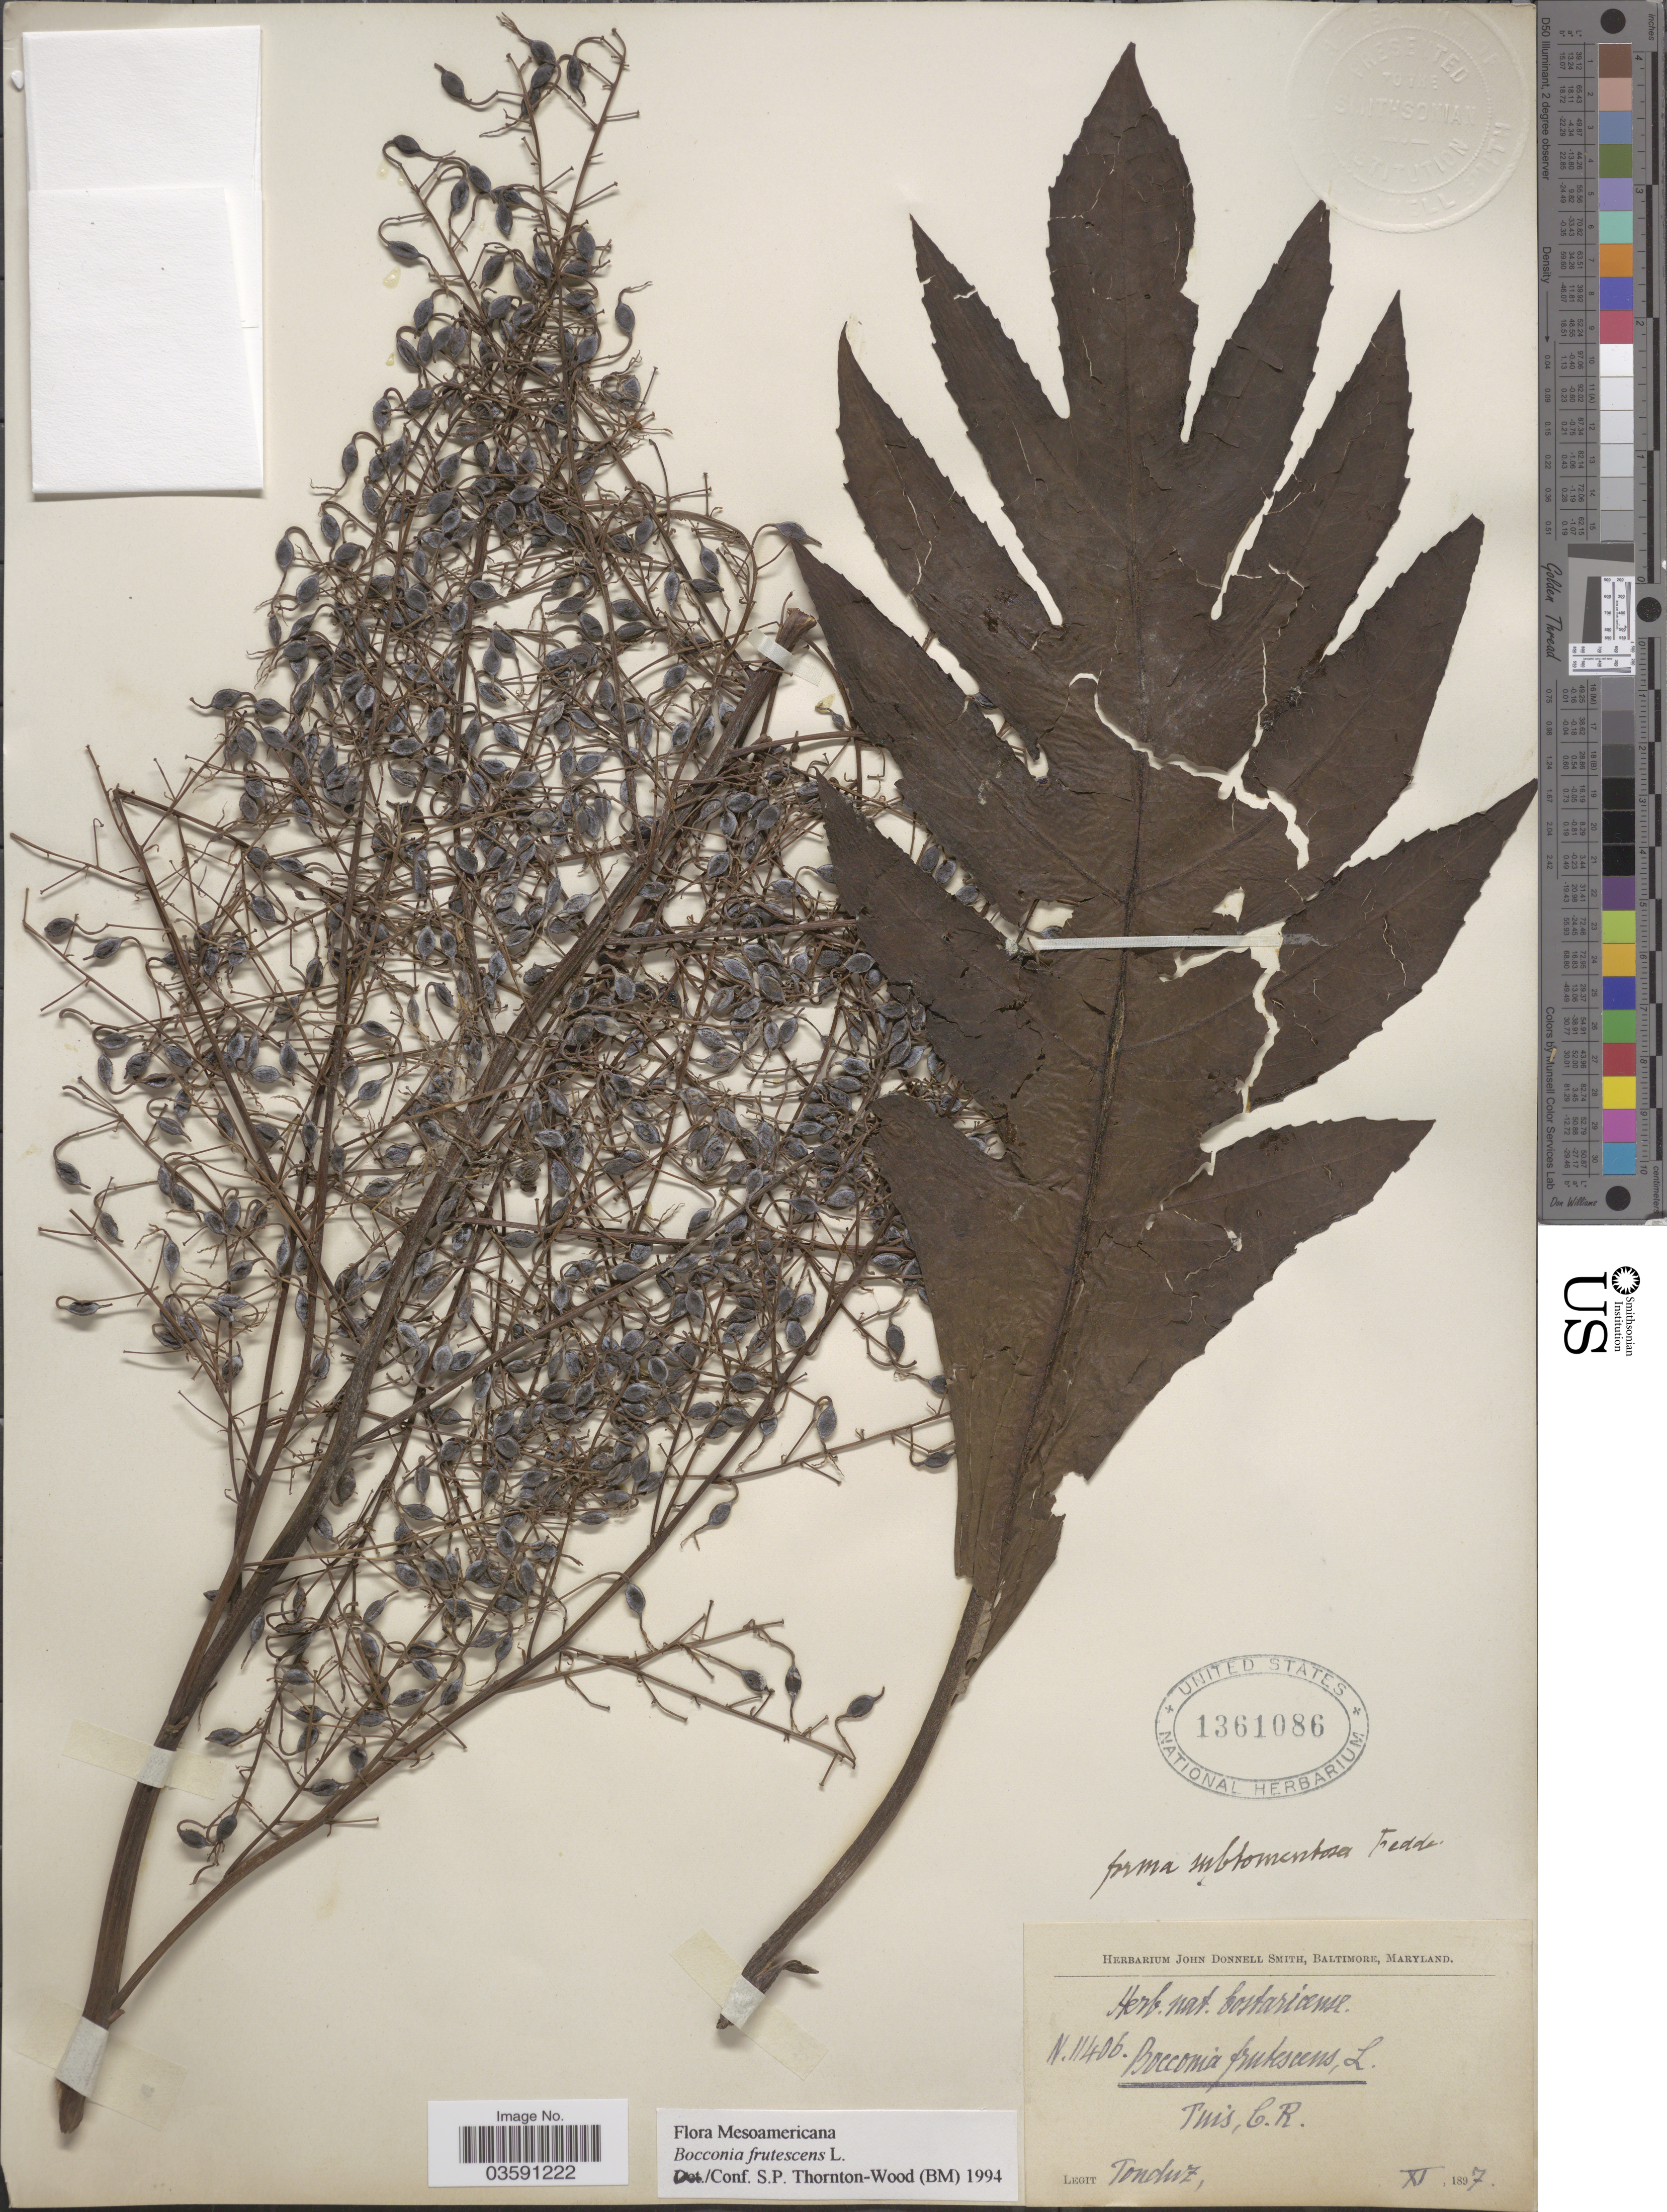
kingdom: Plantae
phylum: Tracheophyta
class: Magnoliopsida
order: Ranunculales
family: Papaveraceae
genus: Bocconia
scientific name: Bocconia frutescens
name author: L.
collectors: Tonduz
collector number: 11406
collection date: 1897-11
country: Costa Rica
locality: Tuis.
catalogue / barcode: US 1361086